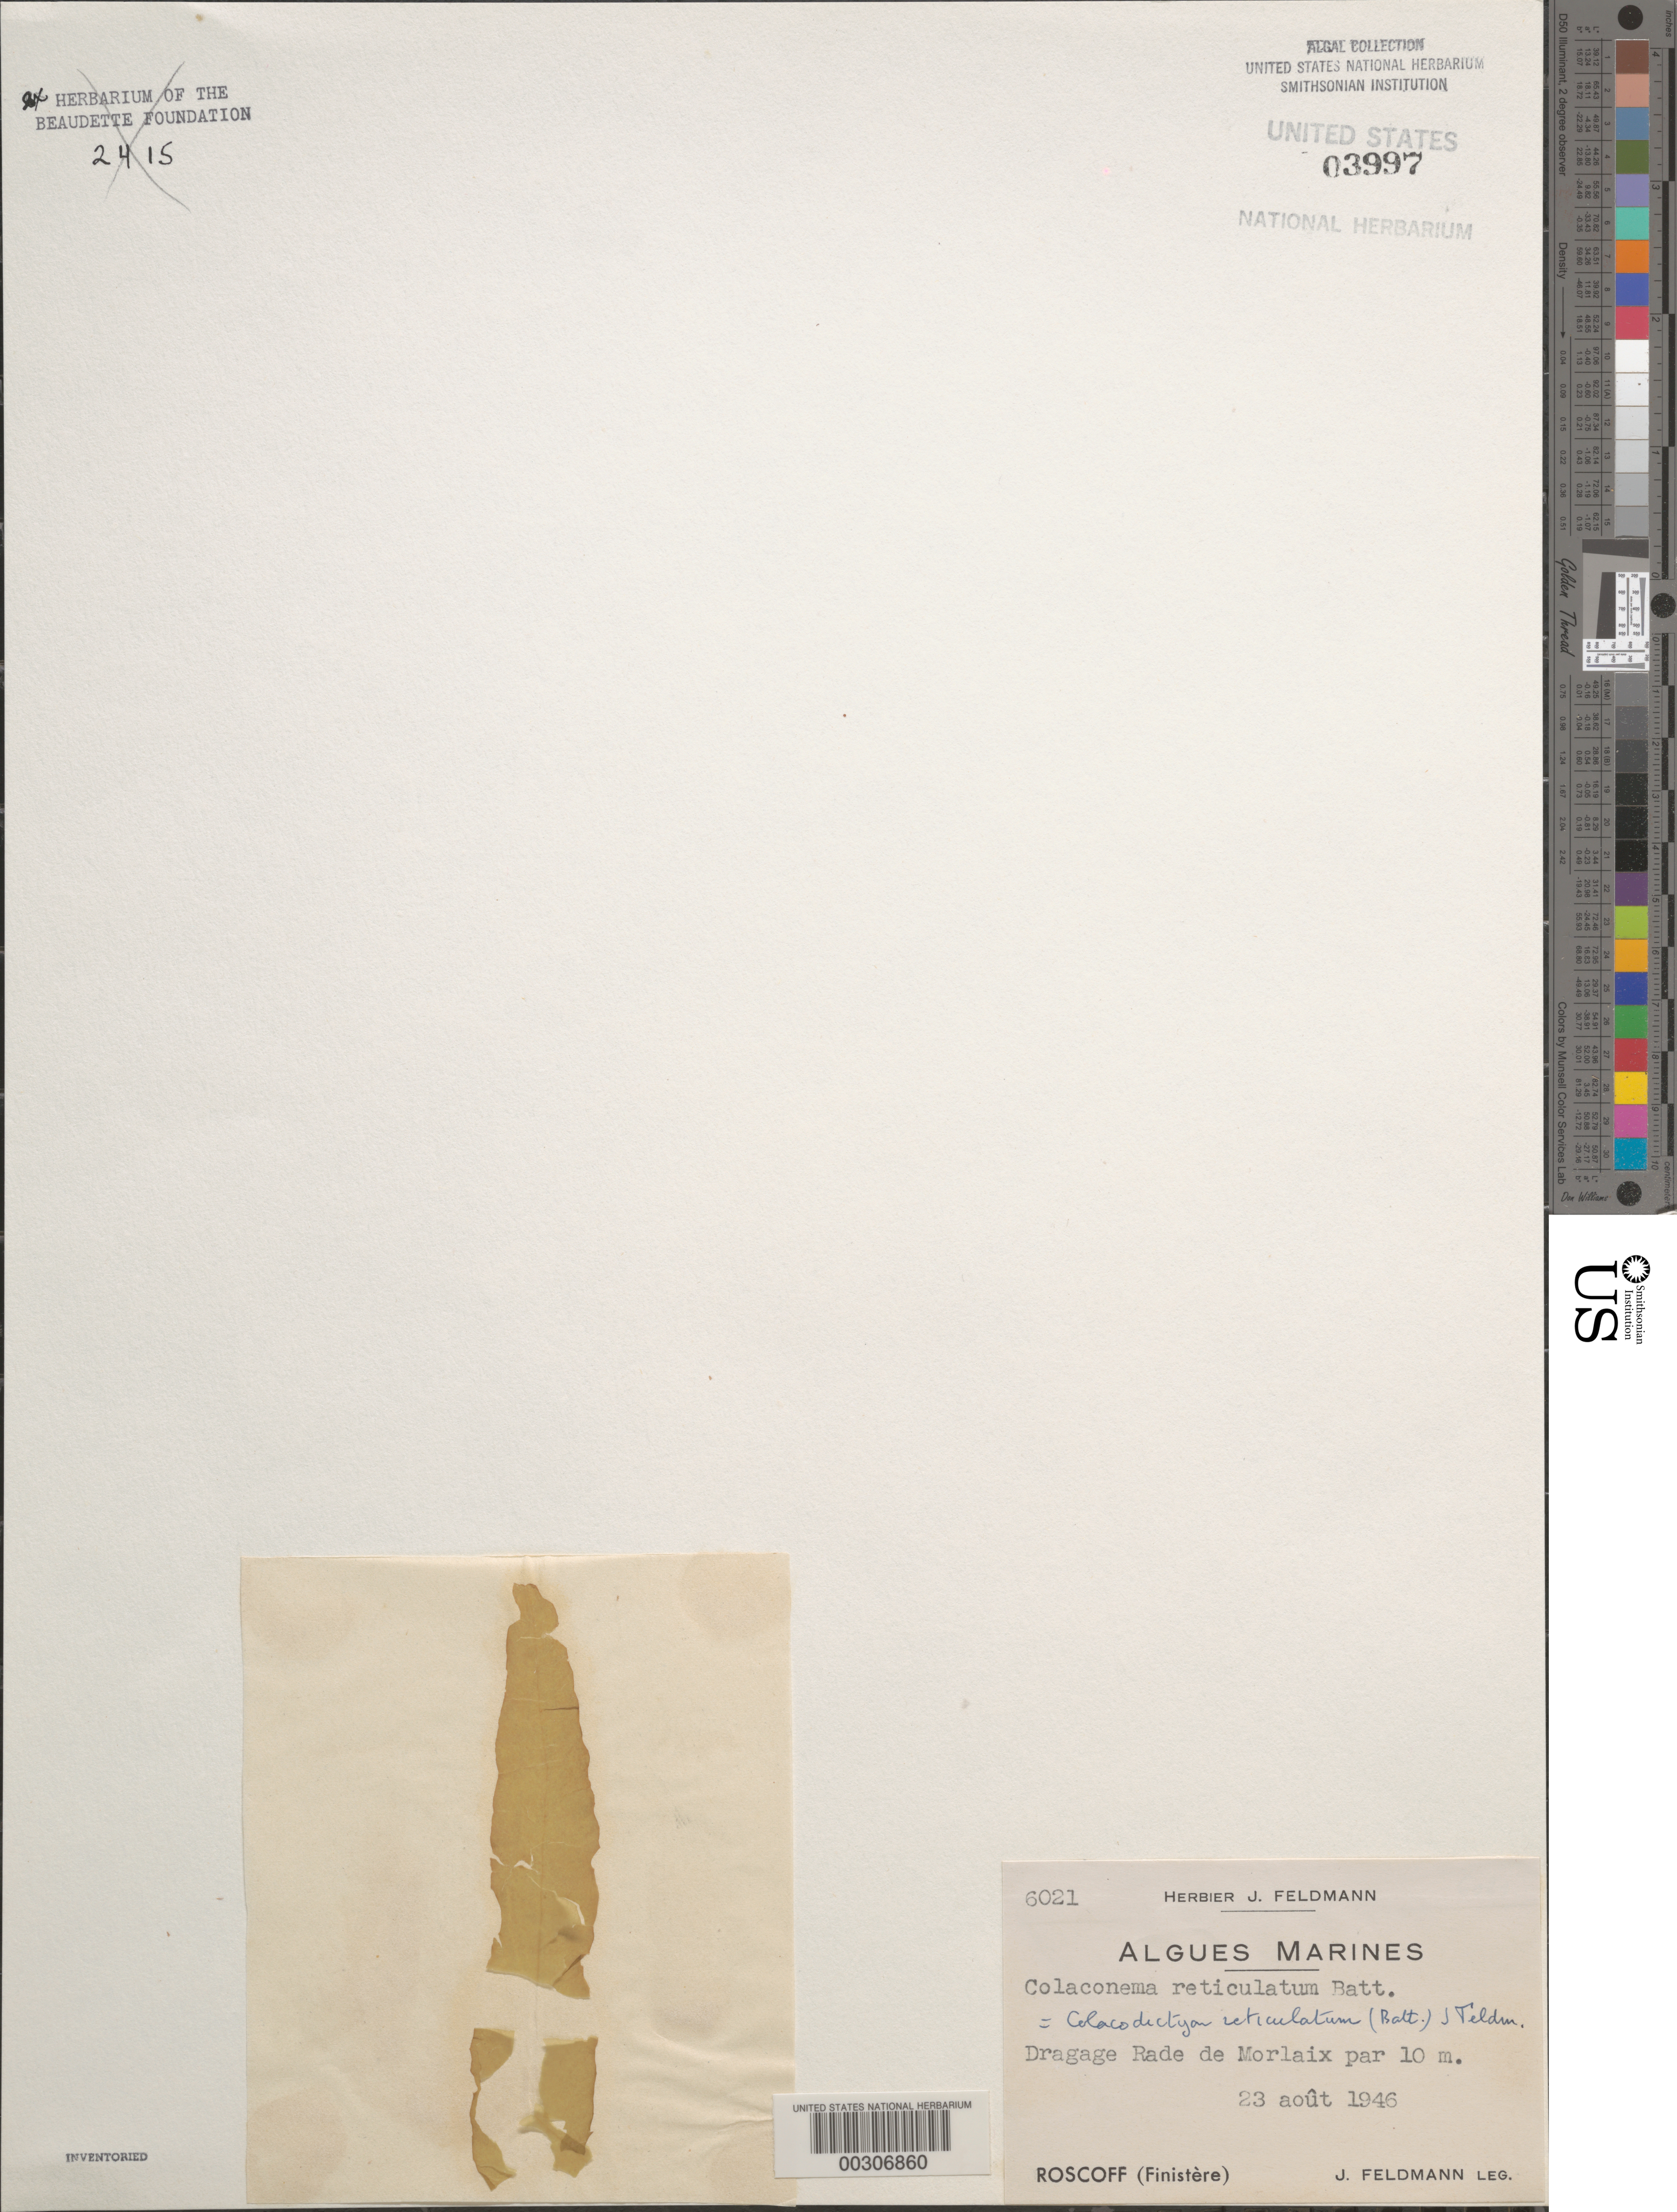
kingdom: Plantae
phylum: Rhodophyta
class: Stylonematophyceae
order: Stylonematales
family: Stylonemataceae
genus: Colacodictyon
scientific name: Colacodictyon reticulatum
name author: (Batters) Feldmann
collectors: J. Feldmann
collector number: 6021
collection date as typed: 23 Aug 1946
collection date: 1946-08-23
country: France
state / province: Bretagne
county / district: Finistère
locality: Rade de morlaix, roscoff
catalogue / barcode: US 3997